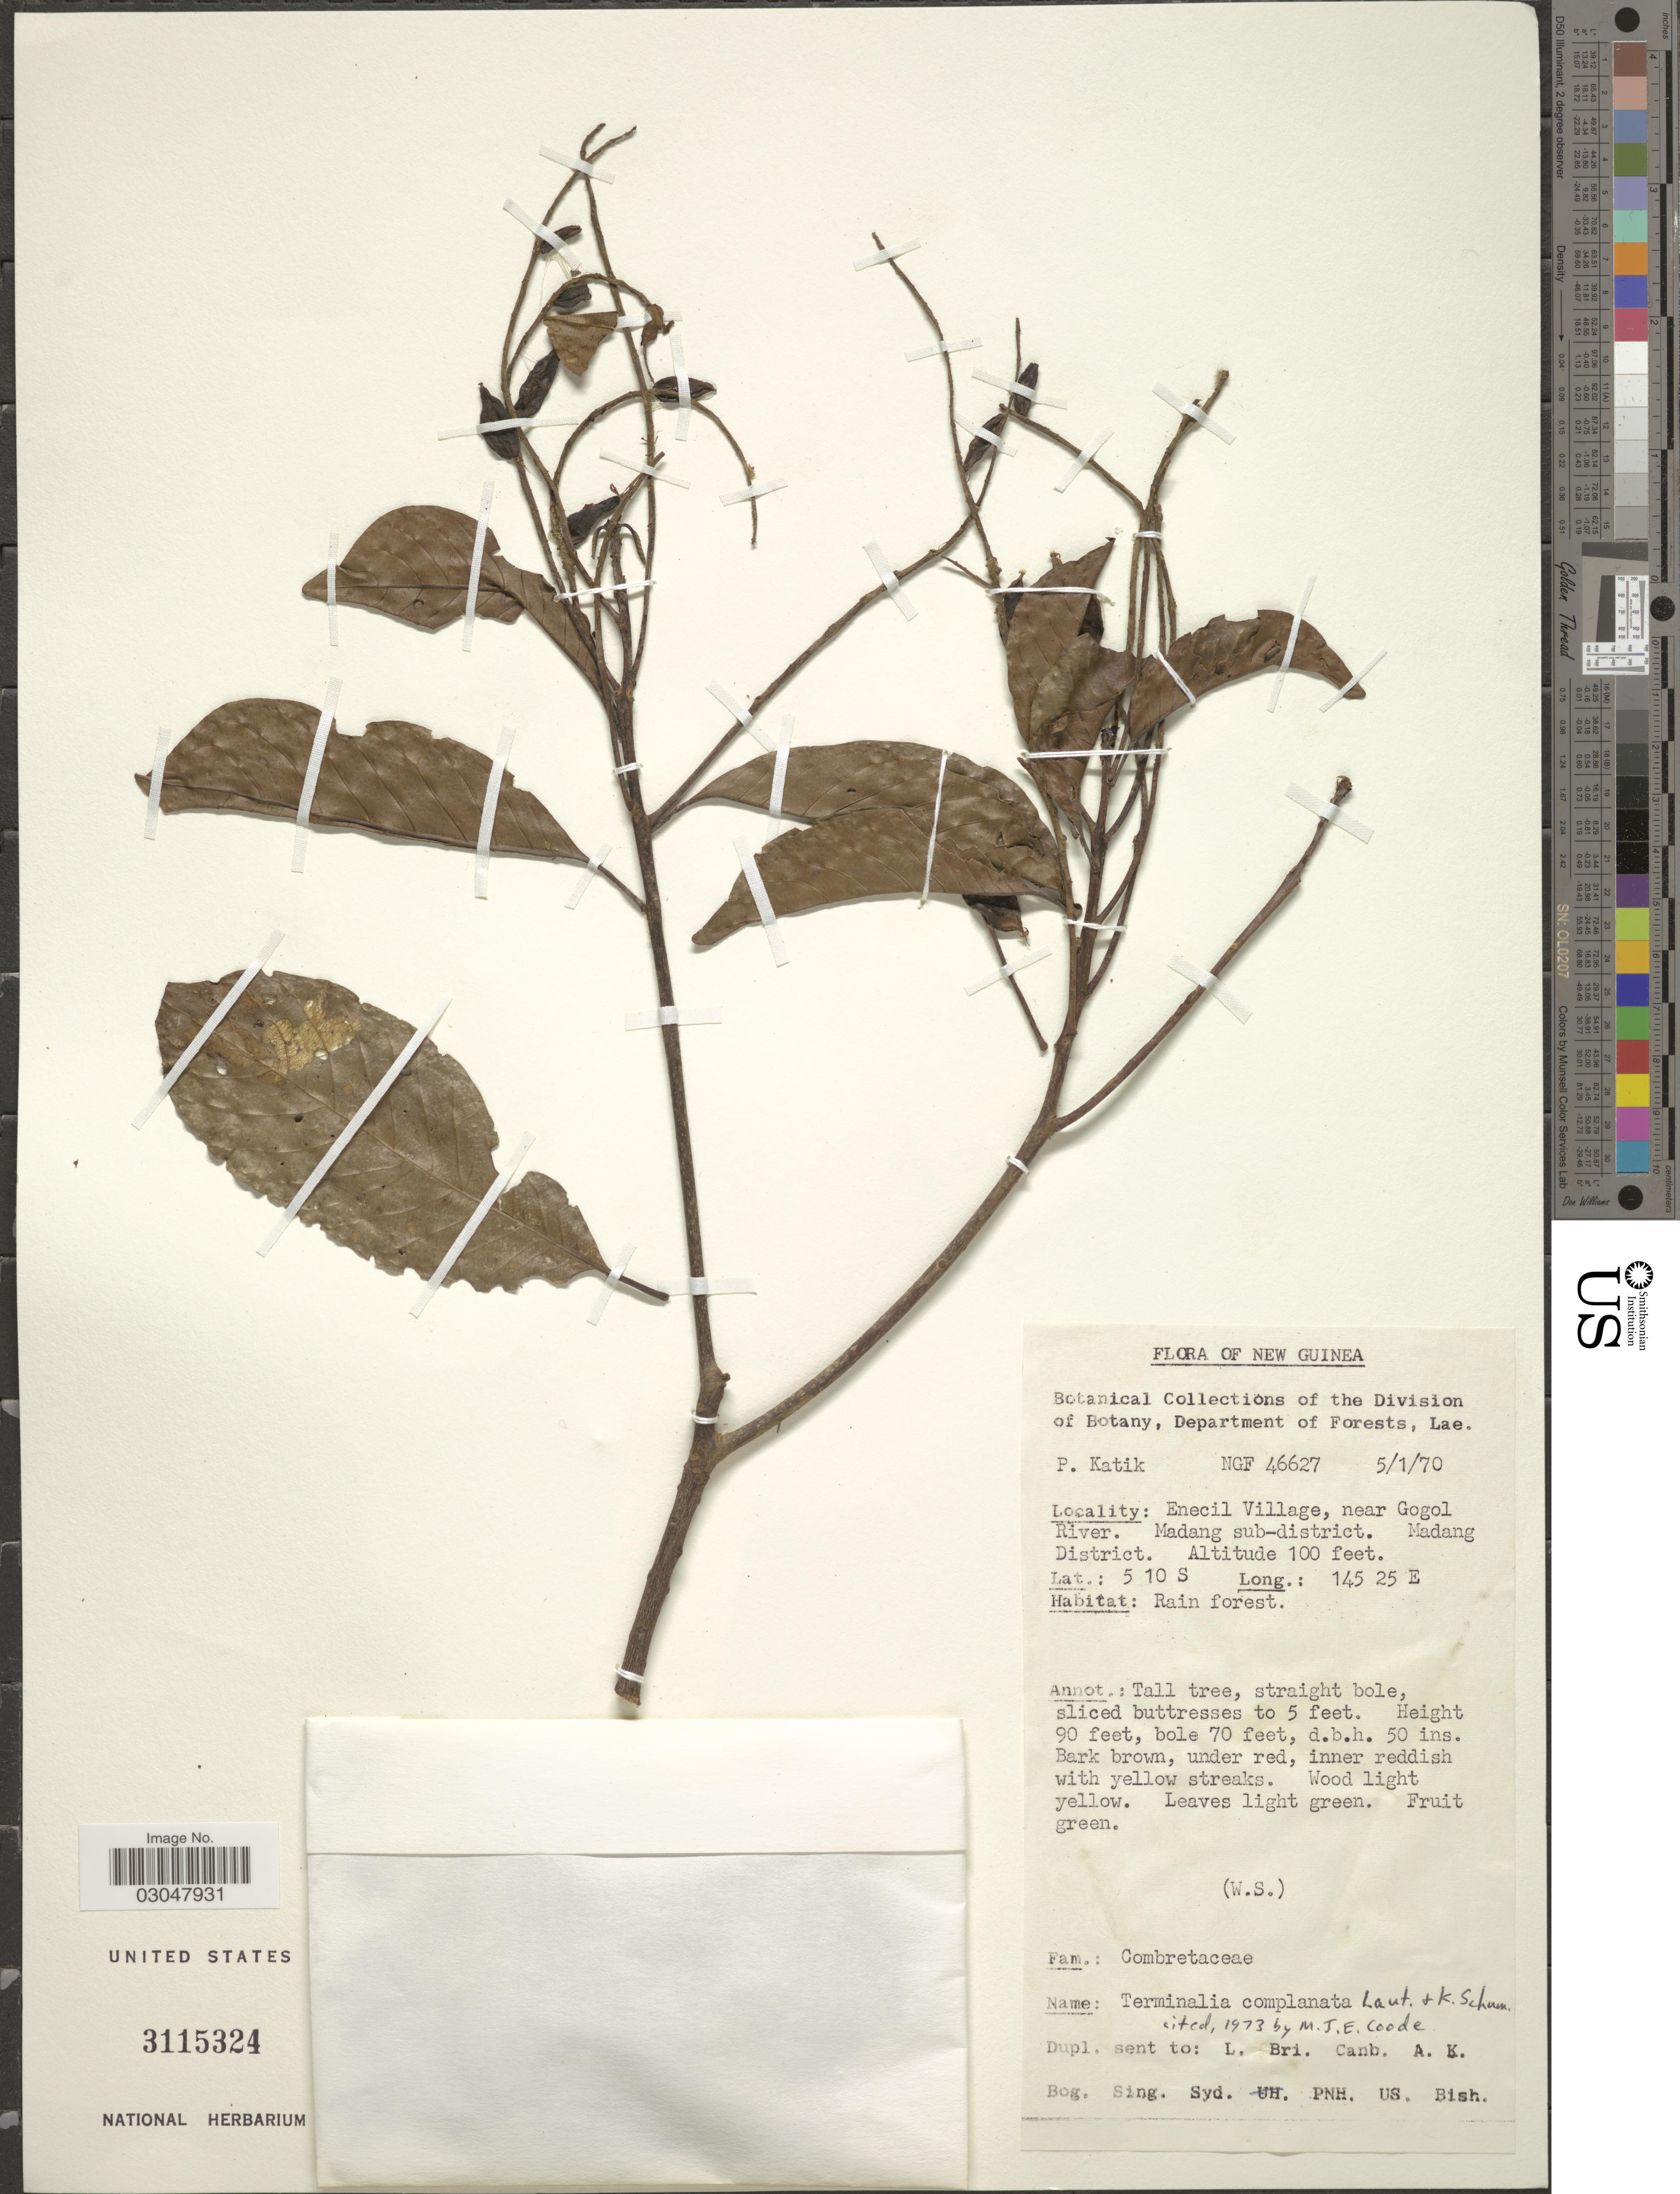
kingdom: Plantae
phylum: Tracheophyta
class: Magnoliopsida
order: Myrtales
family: Combretaceae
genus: Terminalia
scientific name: Terminalia complanata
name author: K. Schum.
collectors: P. Katik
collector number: NGF 46627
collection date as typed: Transcribed d/m/y: 5/1/70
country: Papua New Guinea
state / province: Madang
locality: New Guinea. Enecil Village, near Gogol River. Madang sub-district. Madang District.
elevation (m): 30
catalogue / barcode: US 3115324